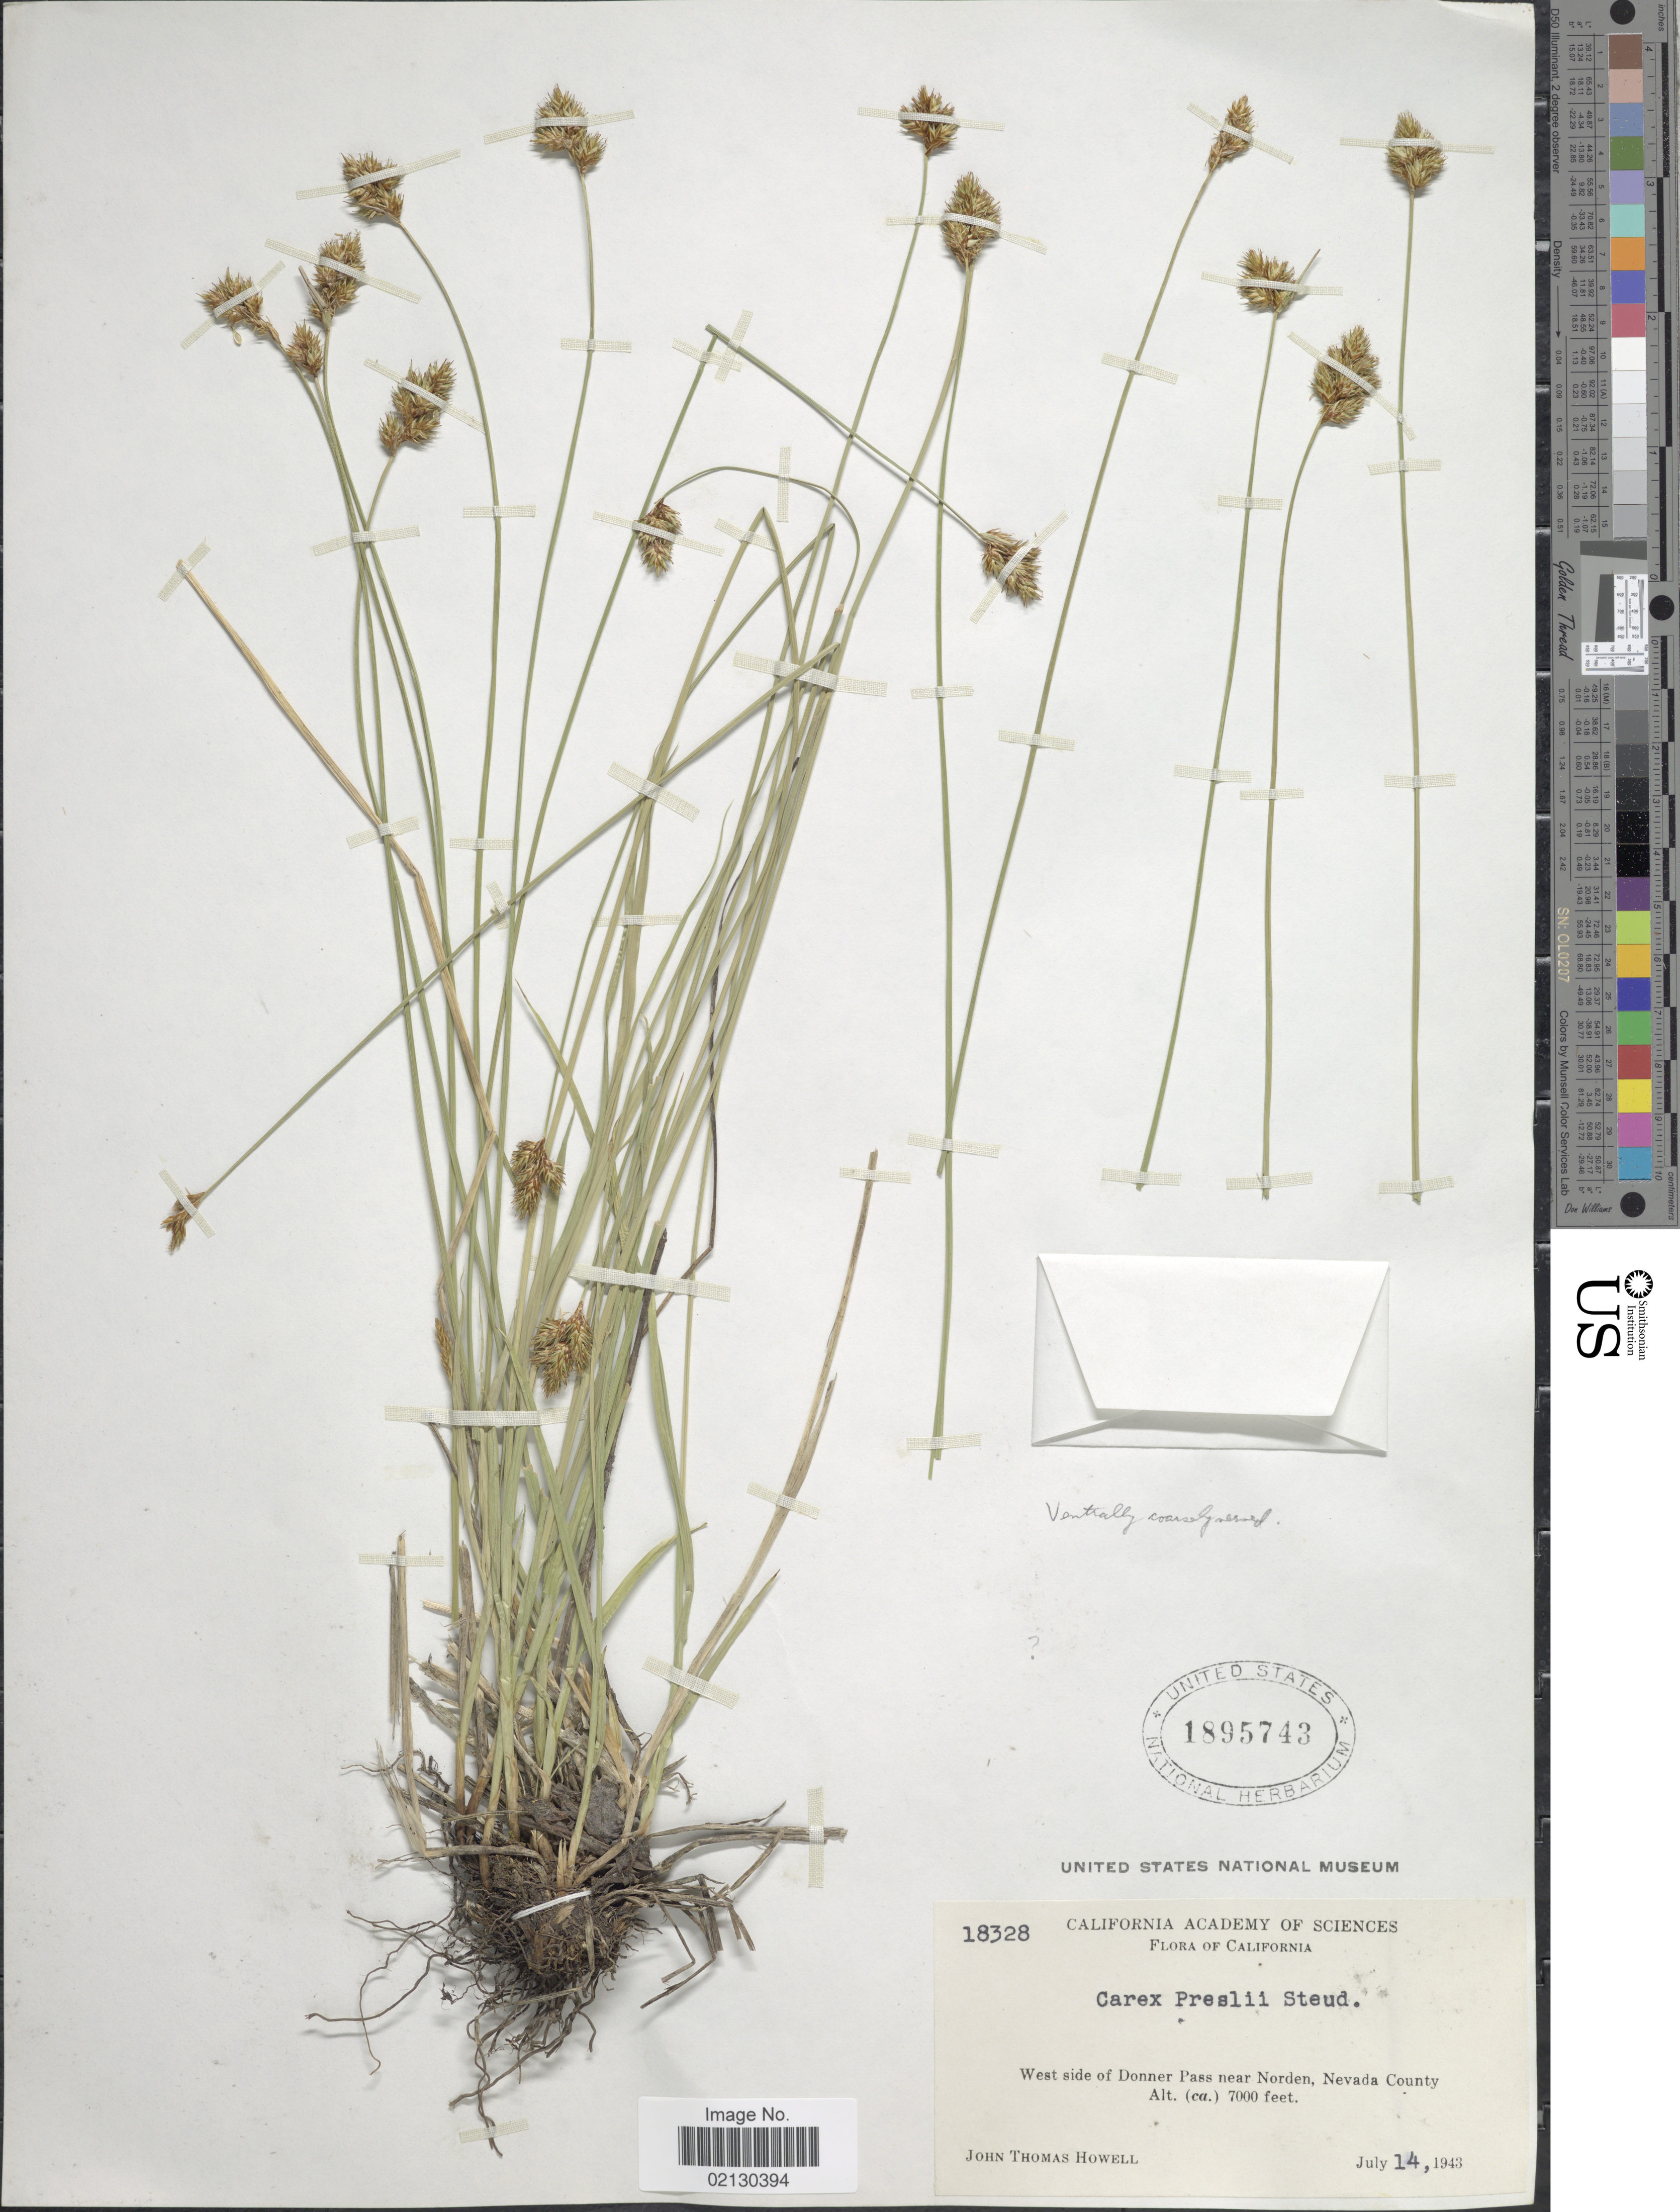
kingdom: Plantae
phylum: Tracheophyta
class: Liliopsida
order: Poales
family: Cyperaceae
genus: Carex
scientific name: Carex preslii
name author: Steud.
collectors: J. T. Howell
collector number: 18328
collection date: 1943-07-14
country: United States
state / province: California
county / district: Nevada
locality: West side of Donner Pass near Norden, Nevada County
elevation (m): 2134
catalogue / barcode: US 1895743